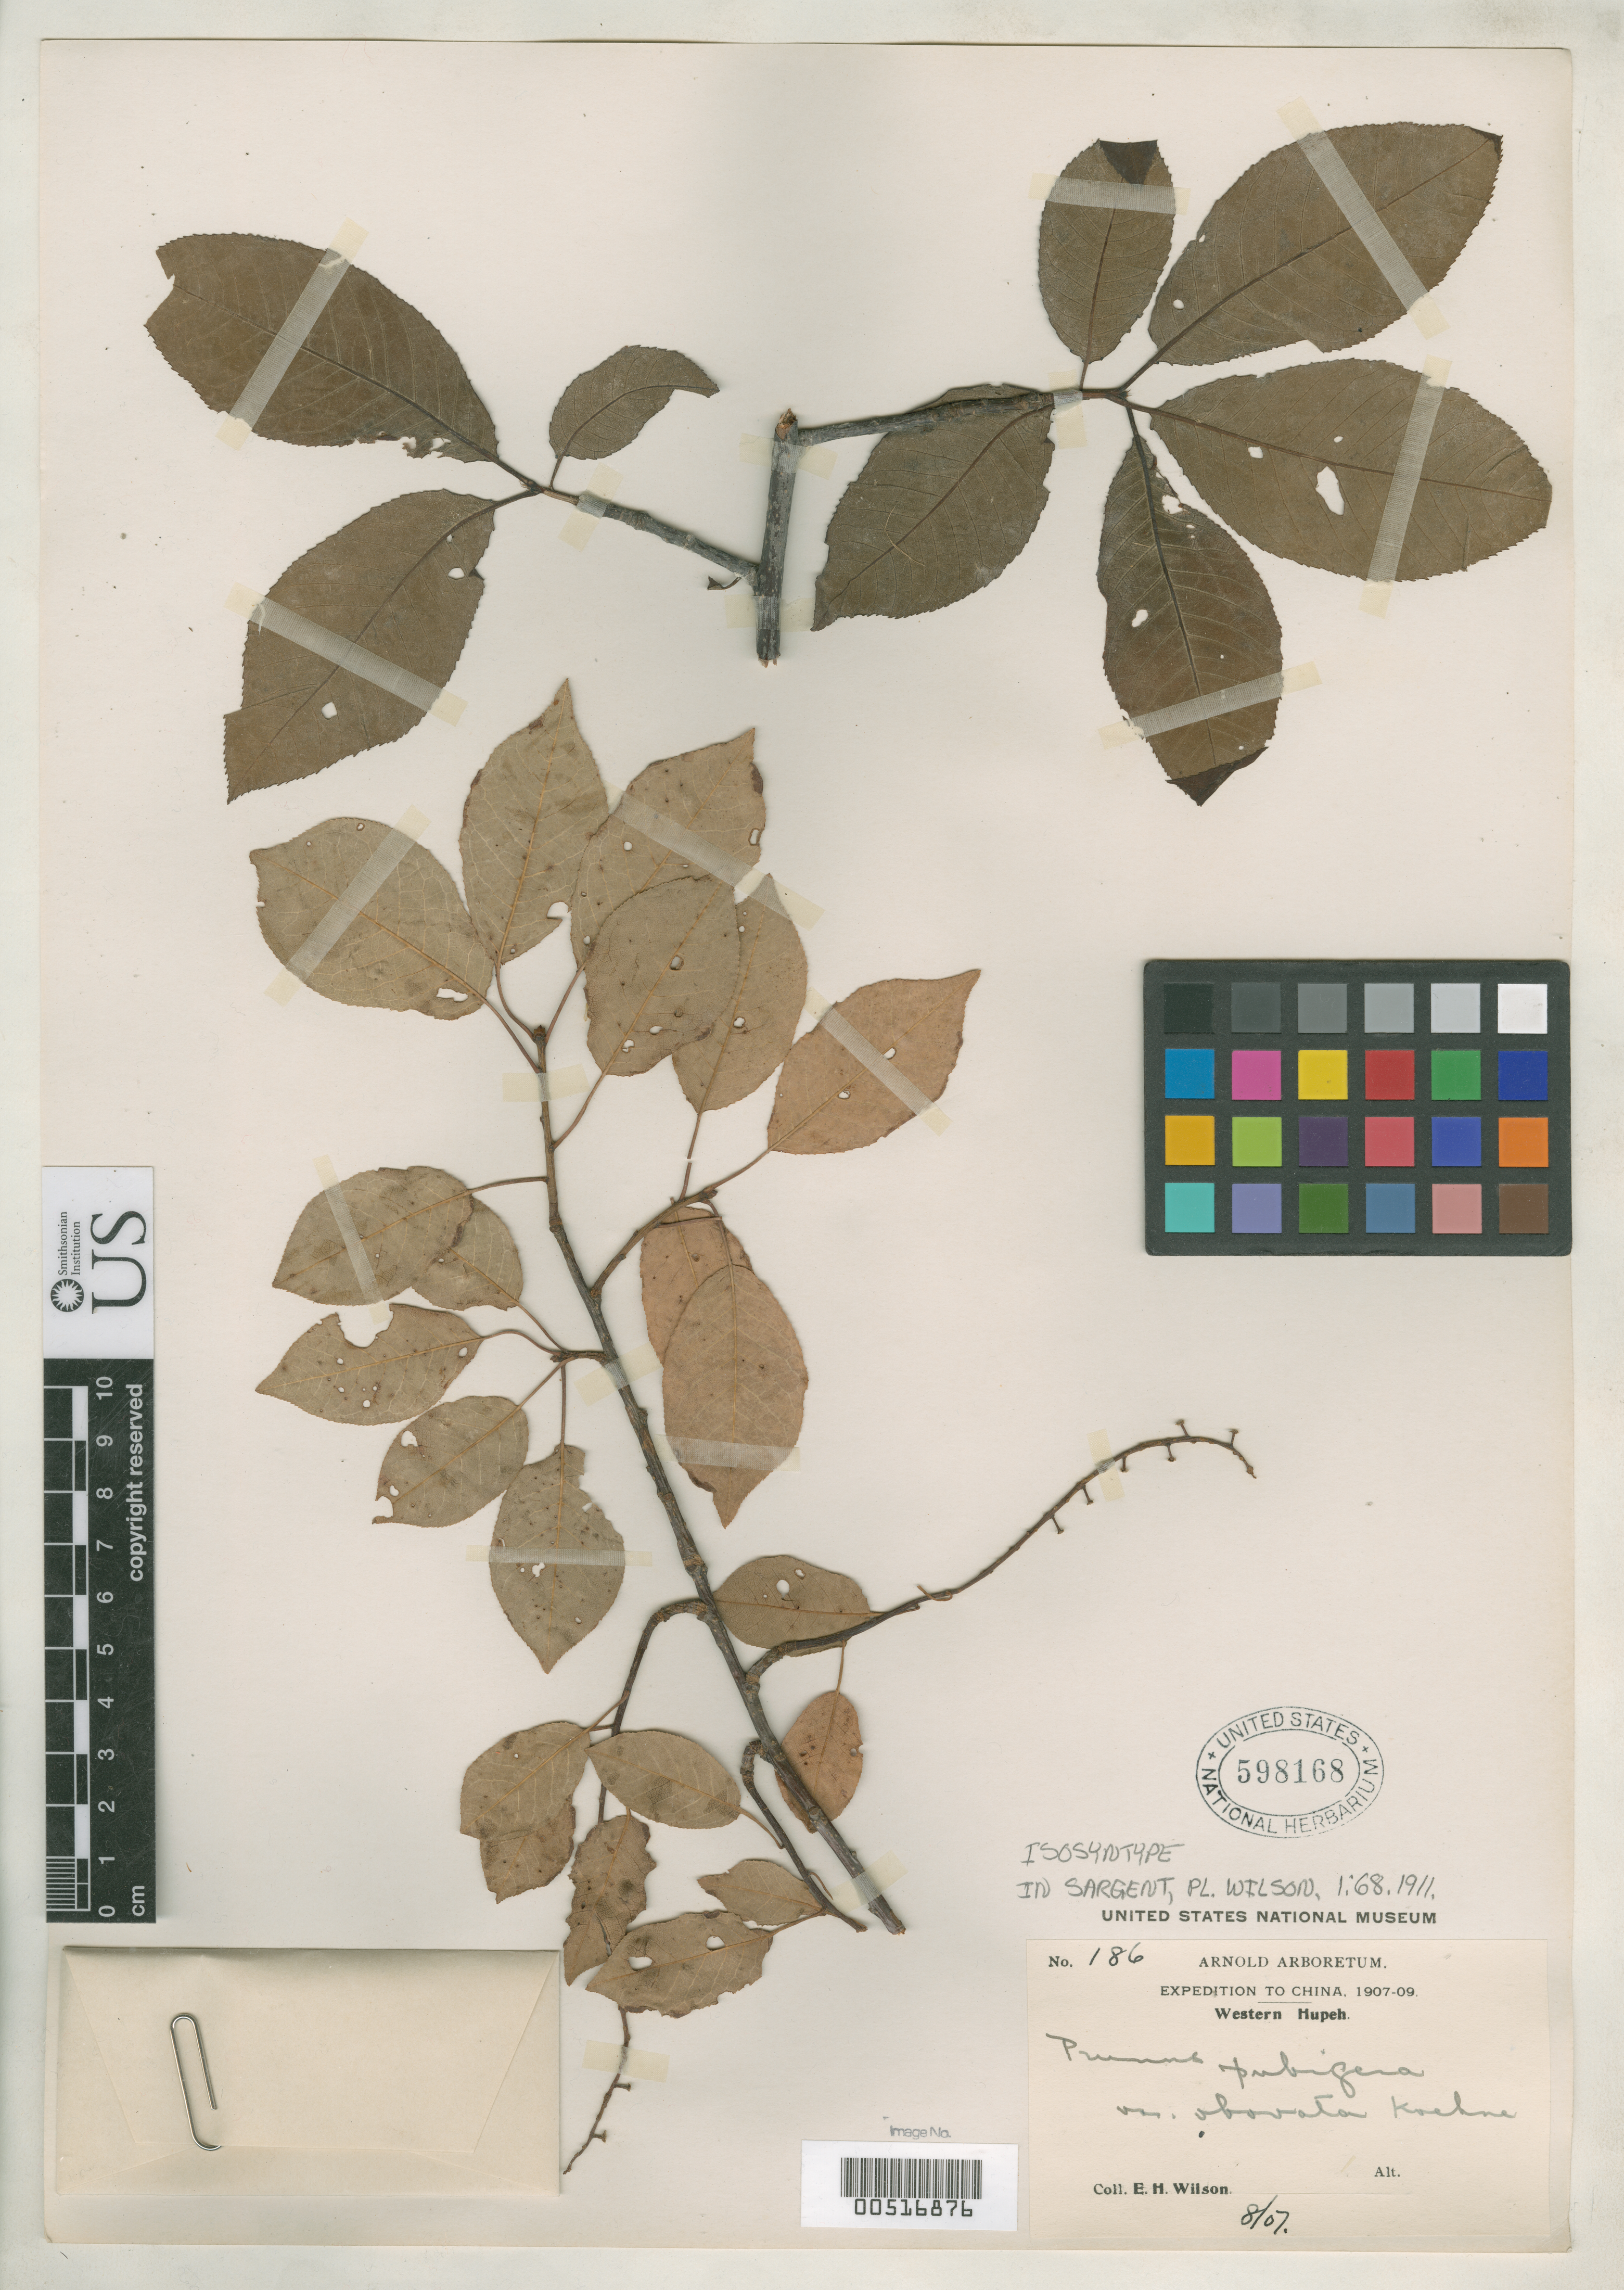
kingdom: Plantae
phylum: Tracheophyta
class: Magnoliopsida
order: Rosales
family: Rosaceae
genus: Prunus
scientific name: Prunus pubigera var. obovata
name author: Koehne in Sarg.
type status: Isosyntype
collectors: E. H. Wilson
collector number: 186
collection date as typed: Aug 1907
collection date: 1907-08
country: China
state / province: Hubei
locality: Western Hupeh.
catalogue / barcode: US 598168